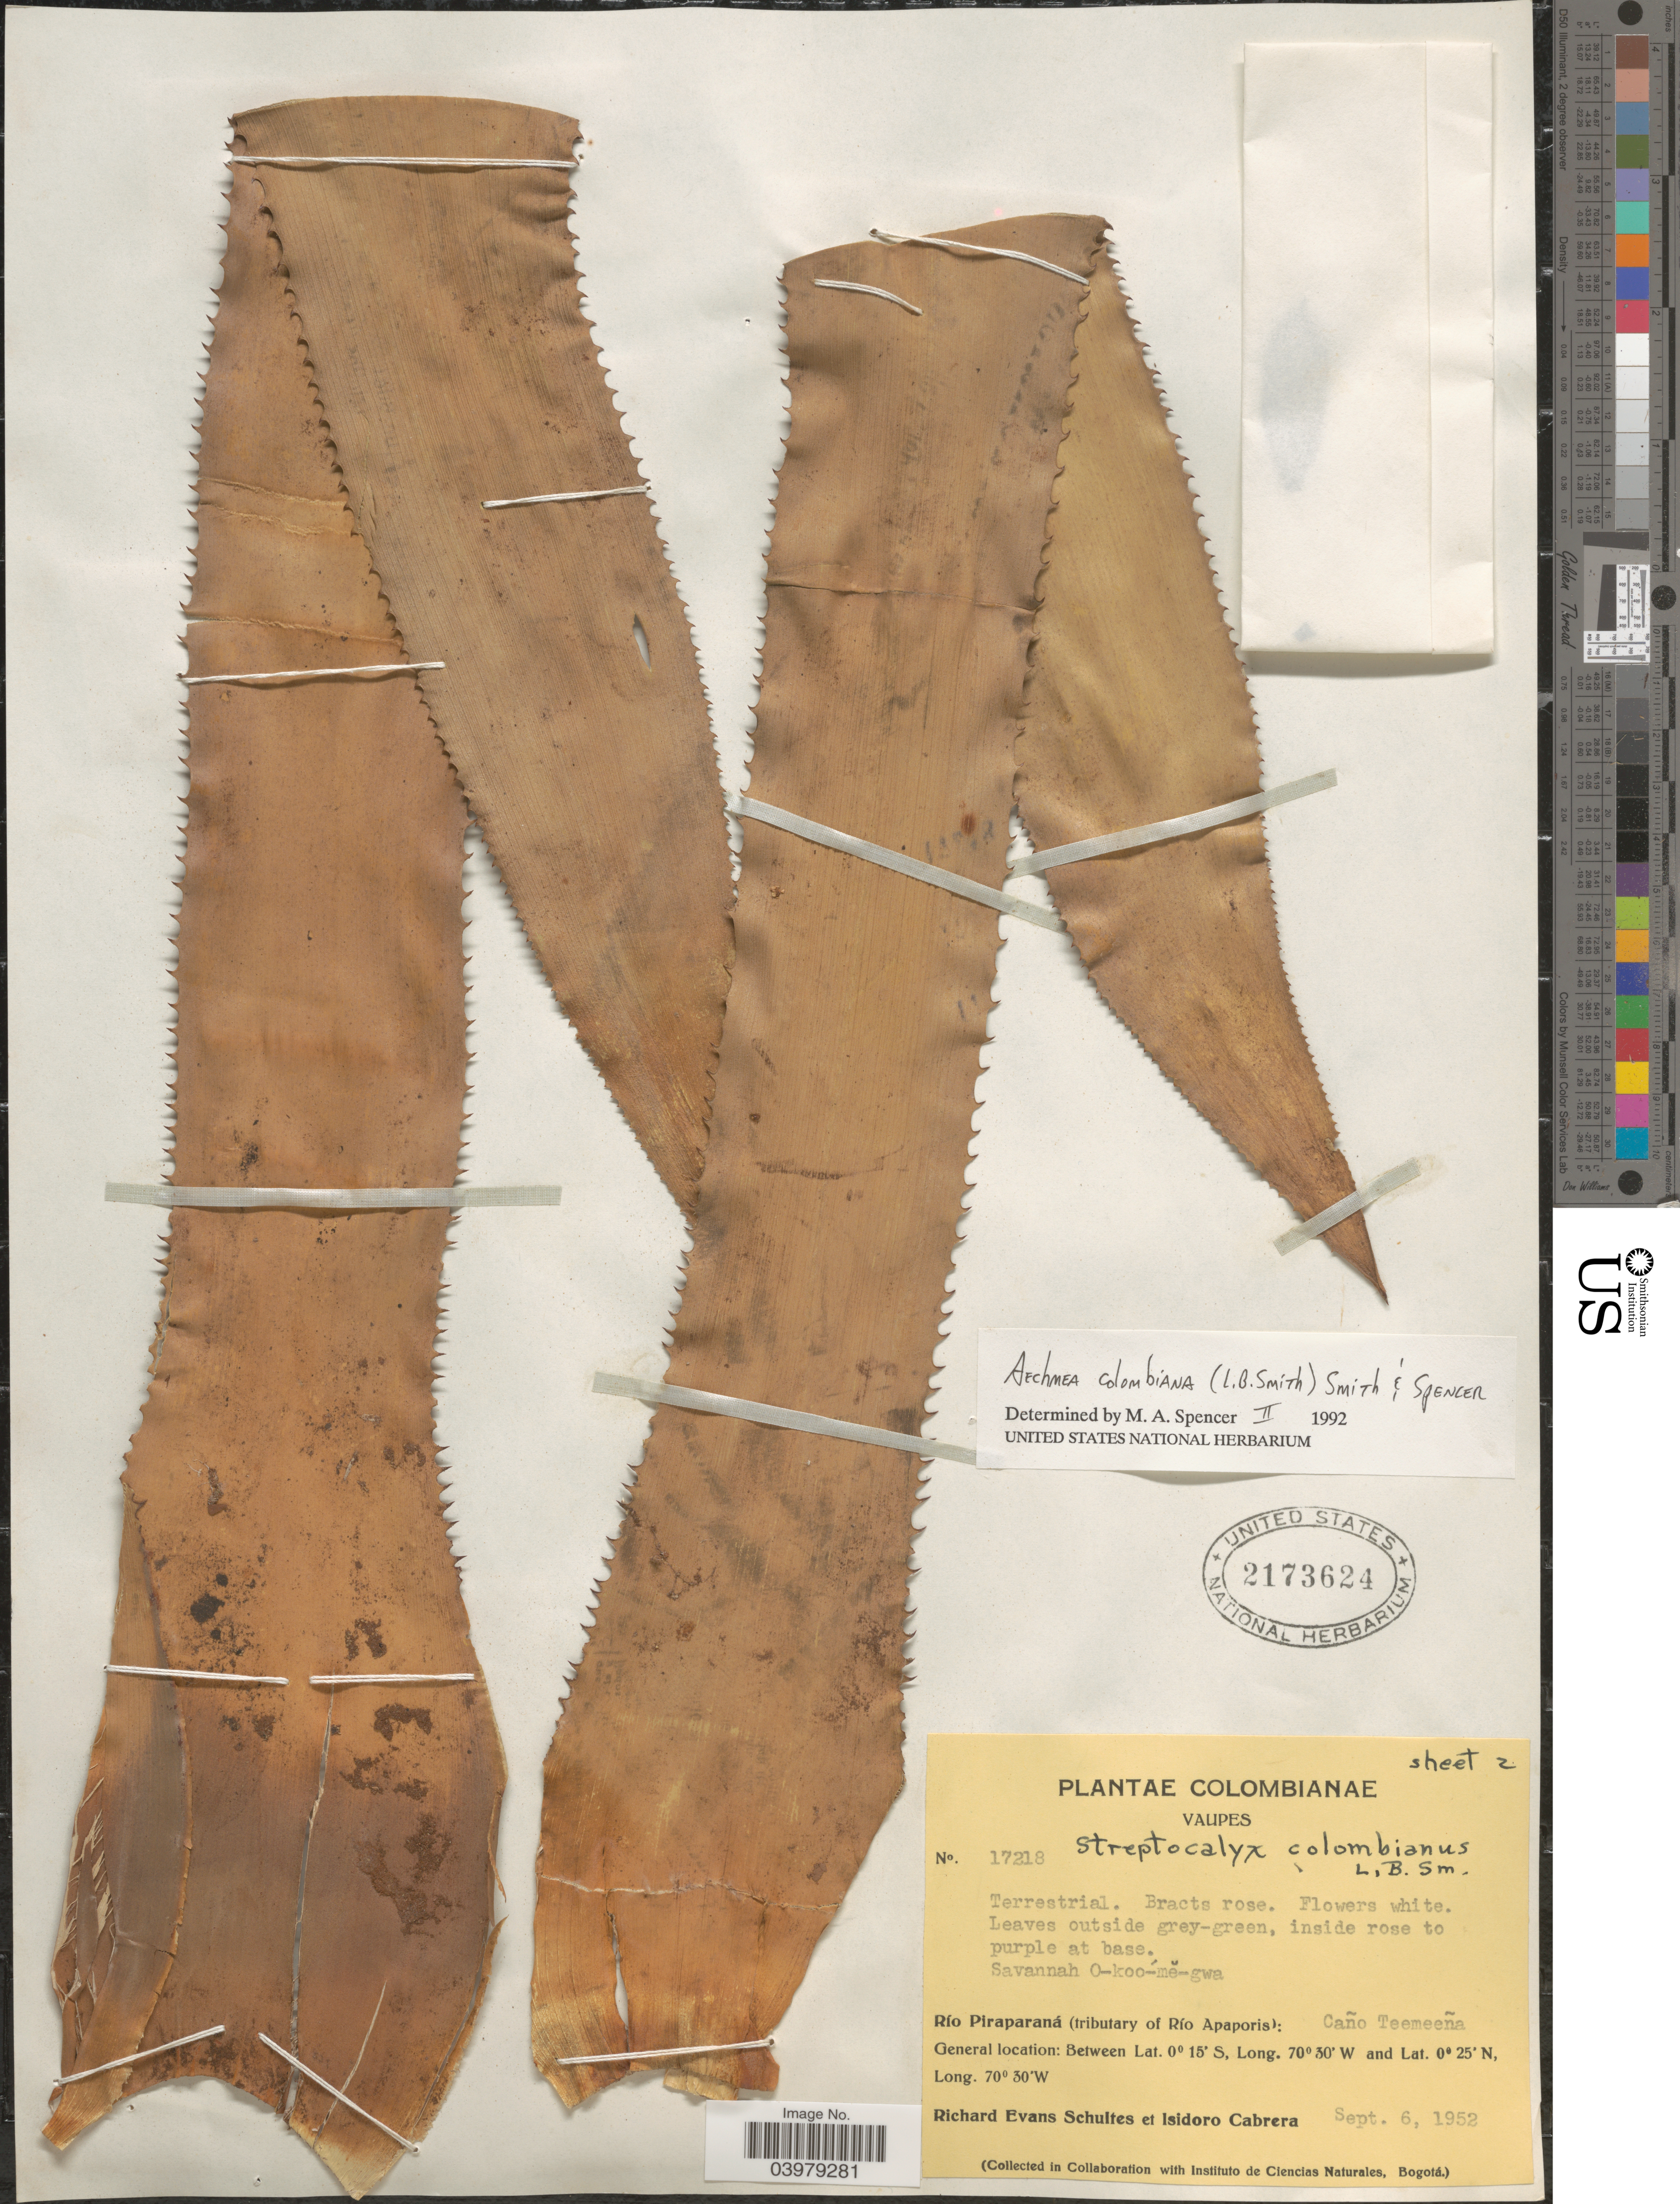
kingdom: Plantae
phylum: Tracheophyta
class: Liliopsida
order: Poales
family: Bromeliaceae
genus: Aechmea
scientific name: Aechmea colombiana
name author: (L.B. Sm.) L.B. Sm. & M.A. Spencer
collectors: R. E. Schultes & I. Cabrera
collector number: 17218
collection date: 1952-09-06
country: Colombia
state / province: Vaupés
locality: Río Piraparaná (tributary of Río Apaporis): Caño Teemeeña.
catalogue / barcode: US 2173624